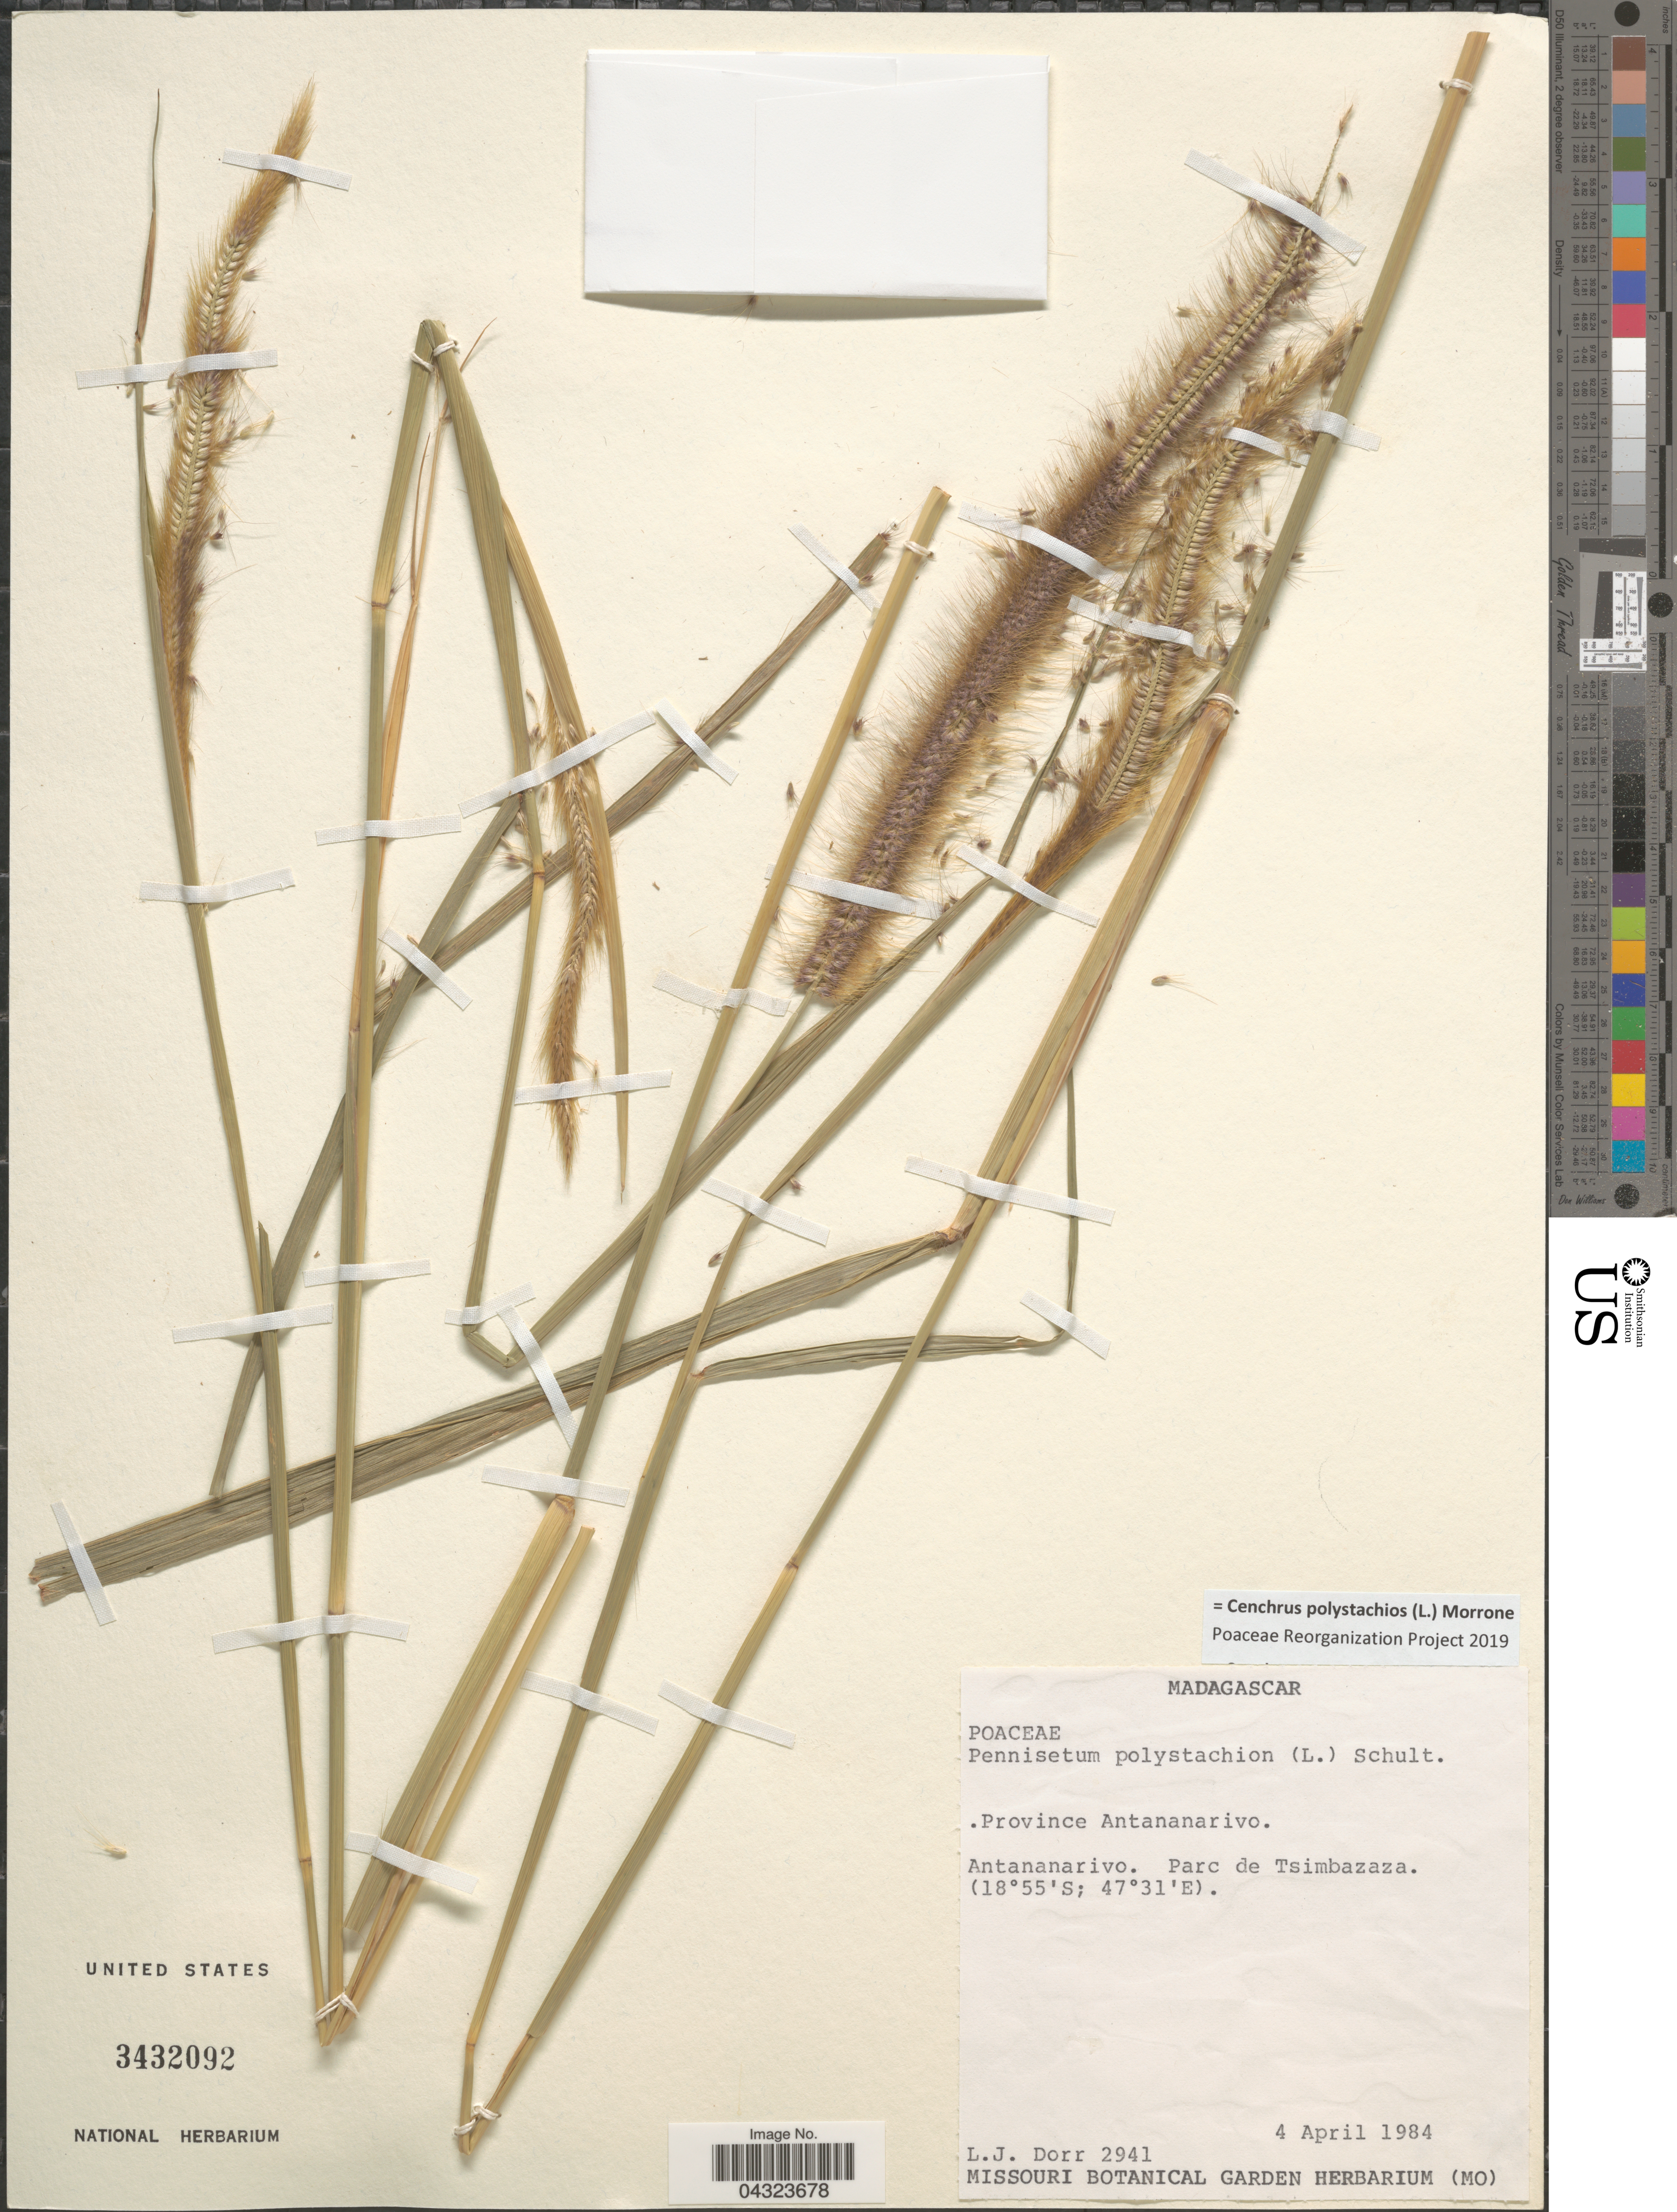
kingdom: Plantae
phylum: Tracheophyta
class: Liliopsida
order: Poales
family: Poaceae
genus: Cenchrus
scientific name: Cenchrus polystachios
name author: (L.) Morrone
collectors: L. J. Dorr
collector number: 2941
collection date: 1984-04-04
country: Madagascar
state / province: Analamanga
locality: Antananarivo. Parc de Tsimbazaza.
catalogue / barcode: US 3432092